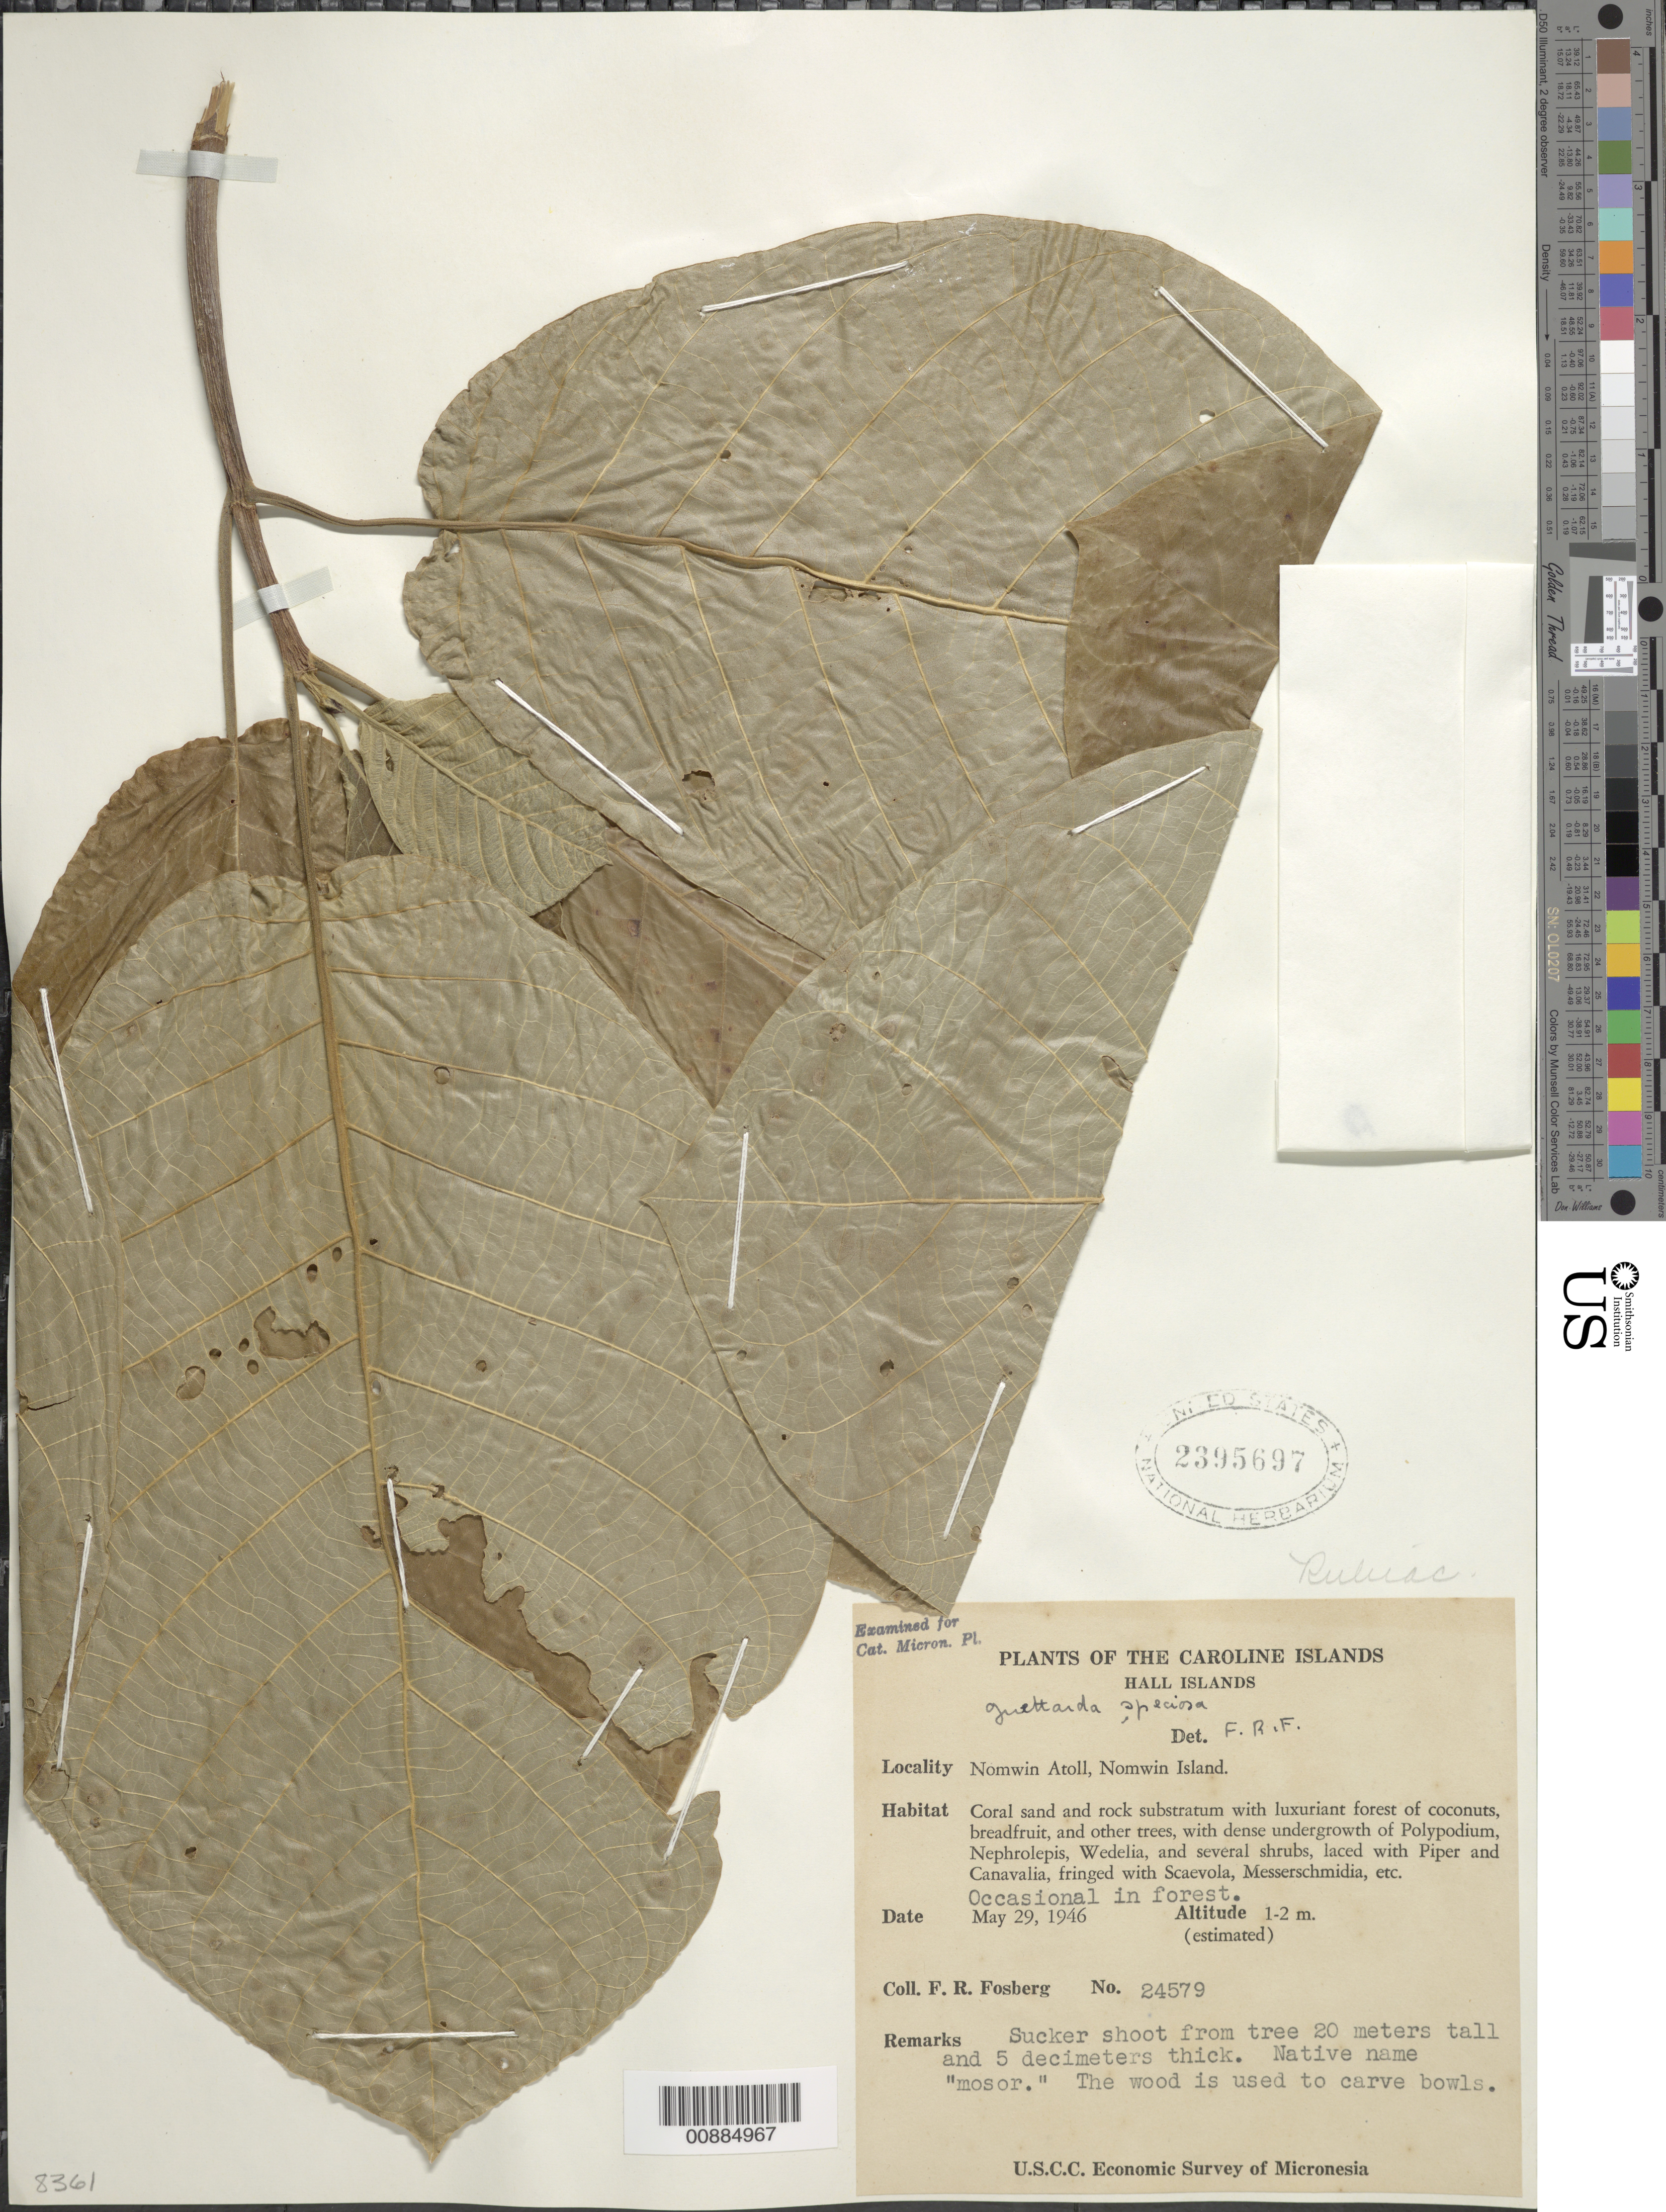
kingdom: Plantae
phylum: Tracheophyta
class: Magnoliopsida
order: Gentianales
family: Rubiaceae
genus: Guettarda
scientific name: Guettarda speciosa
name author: L.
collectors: F. R. Fosberg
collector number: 24579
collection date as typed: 29 May 1946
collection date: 1946-05-29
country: Micronesia, Federated States of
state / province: Truk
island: Nomwin Atoll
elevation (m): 1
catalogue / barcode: US 2395697